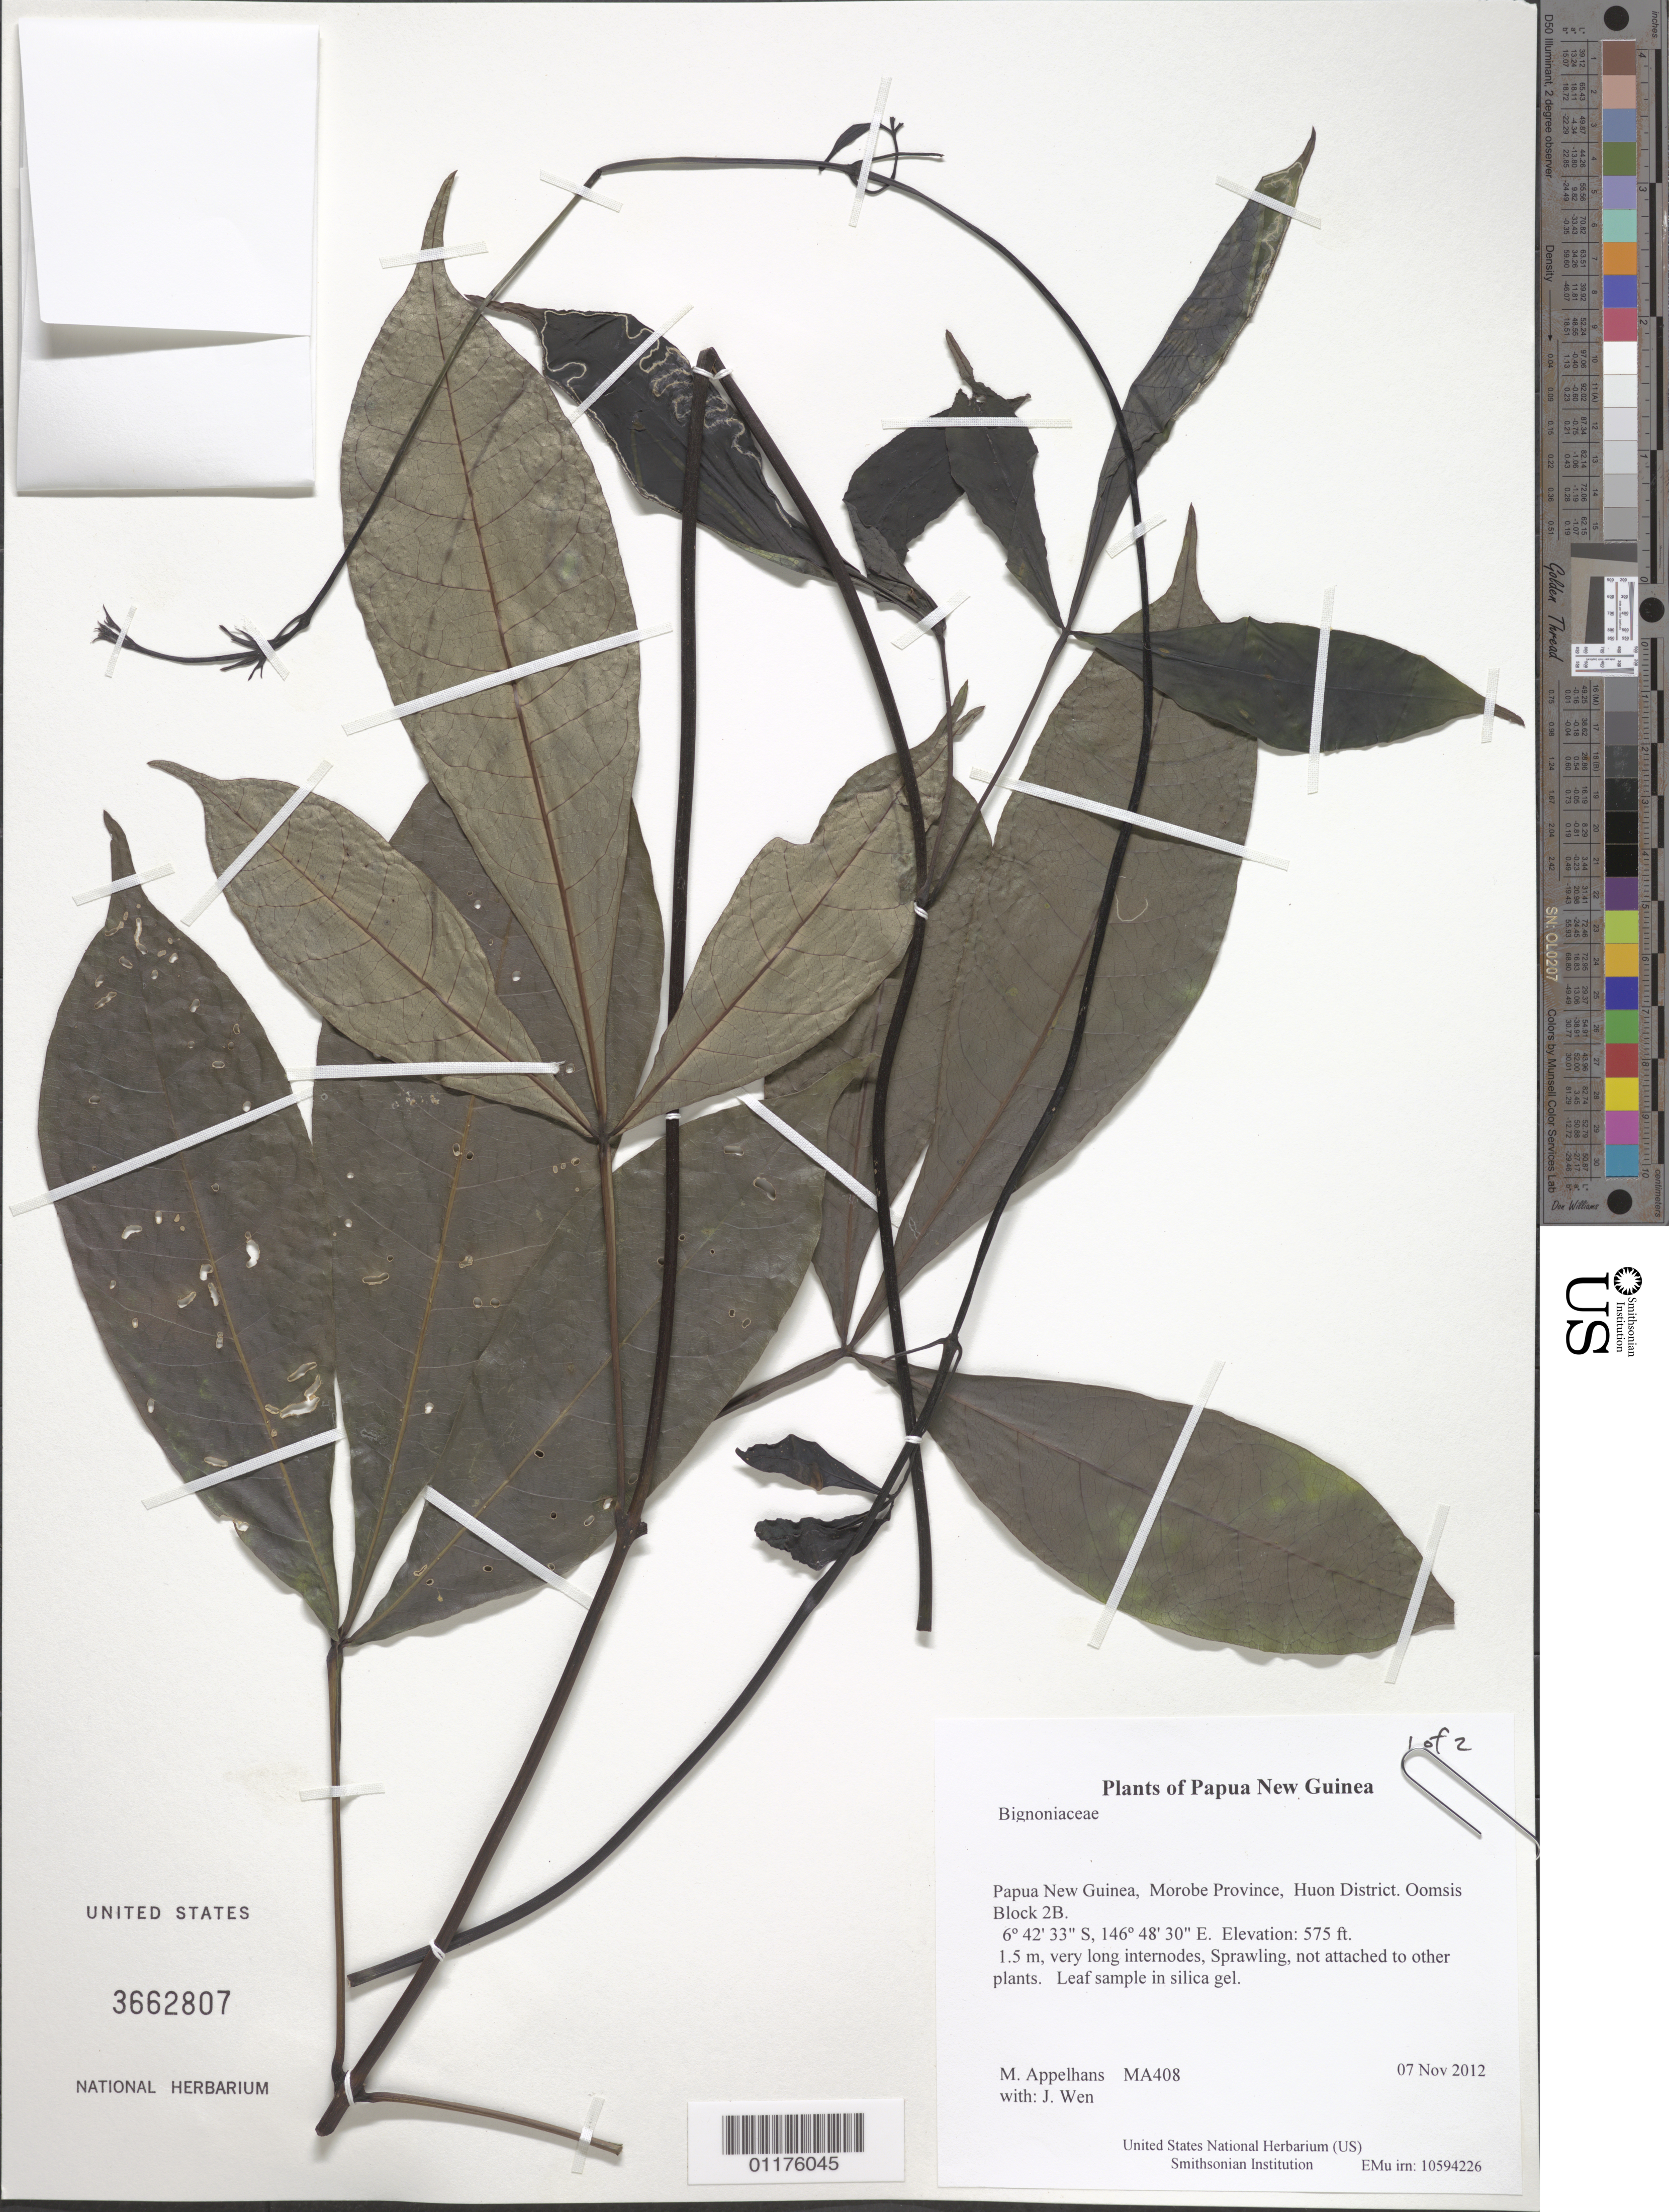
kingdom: Plantae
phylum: Tracheophyta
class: Magnoliopsida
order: Lamiales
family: Bignoniaceae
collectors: J. Wen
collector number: MA408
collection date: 2012-11-07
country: Papua New Guinea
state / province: Morobe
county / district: Huon District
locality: Oomsis Block 2B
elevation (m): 175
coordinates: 6° 42.554 S, 146° 48.501 E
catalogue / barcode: US 3662807